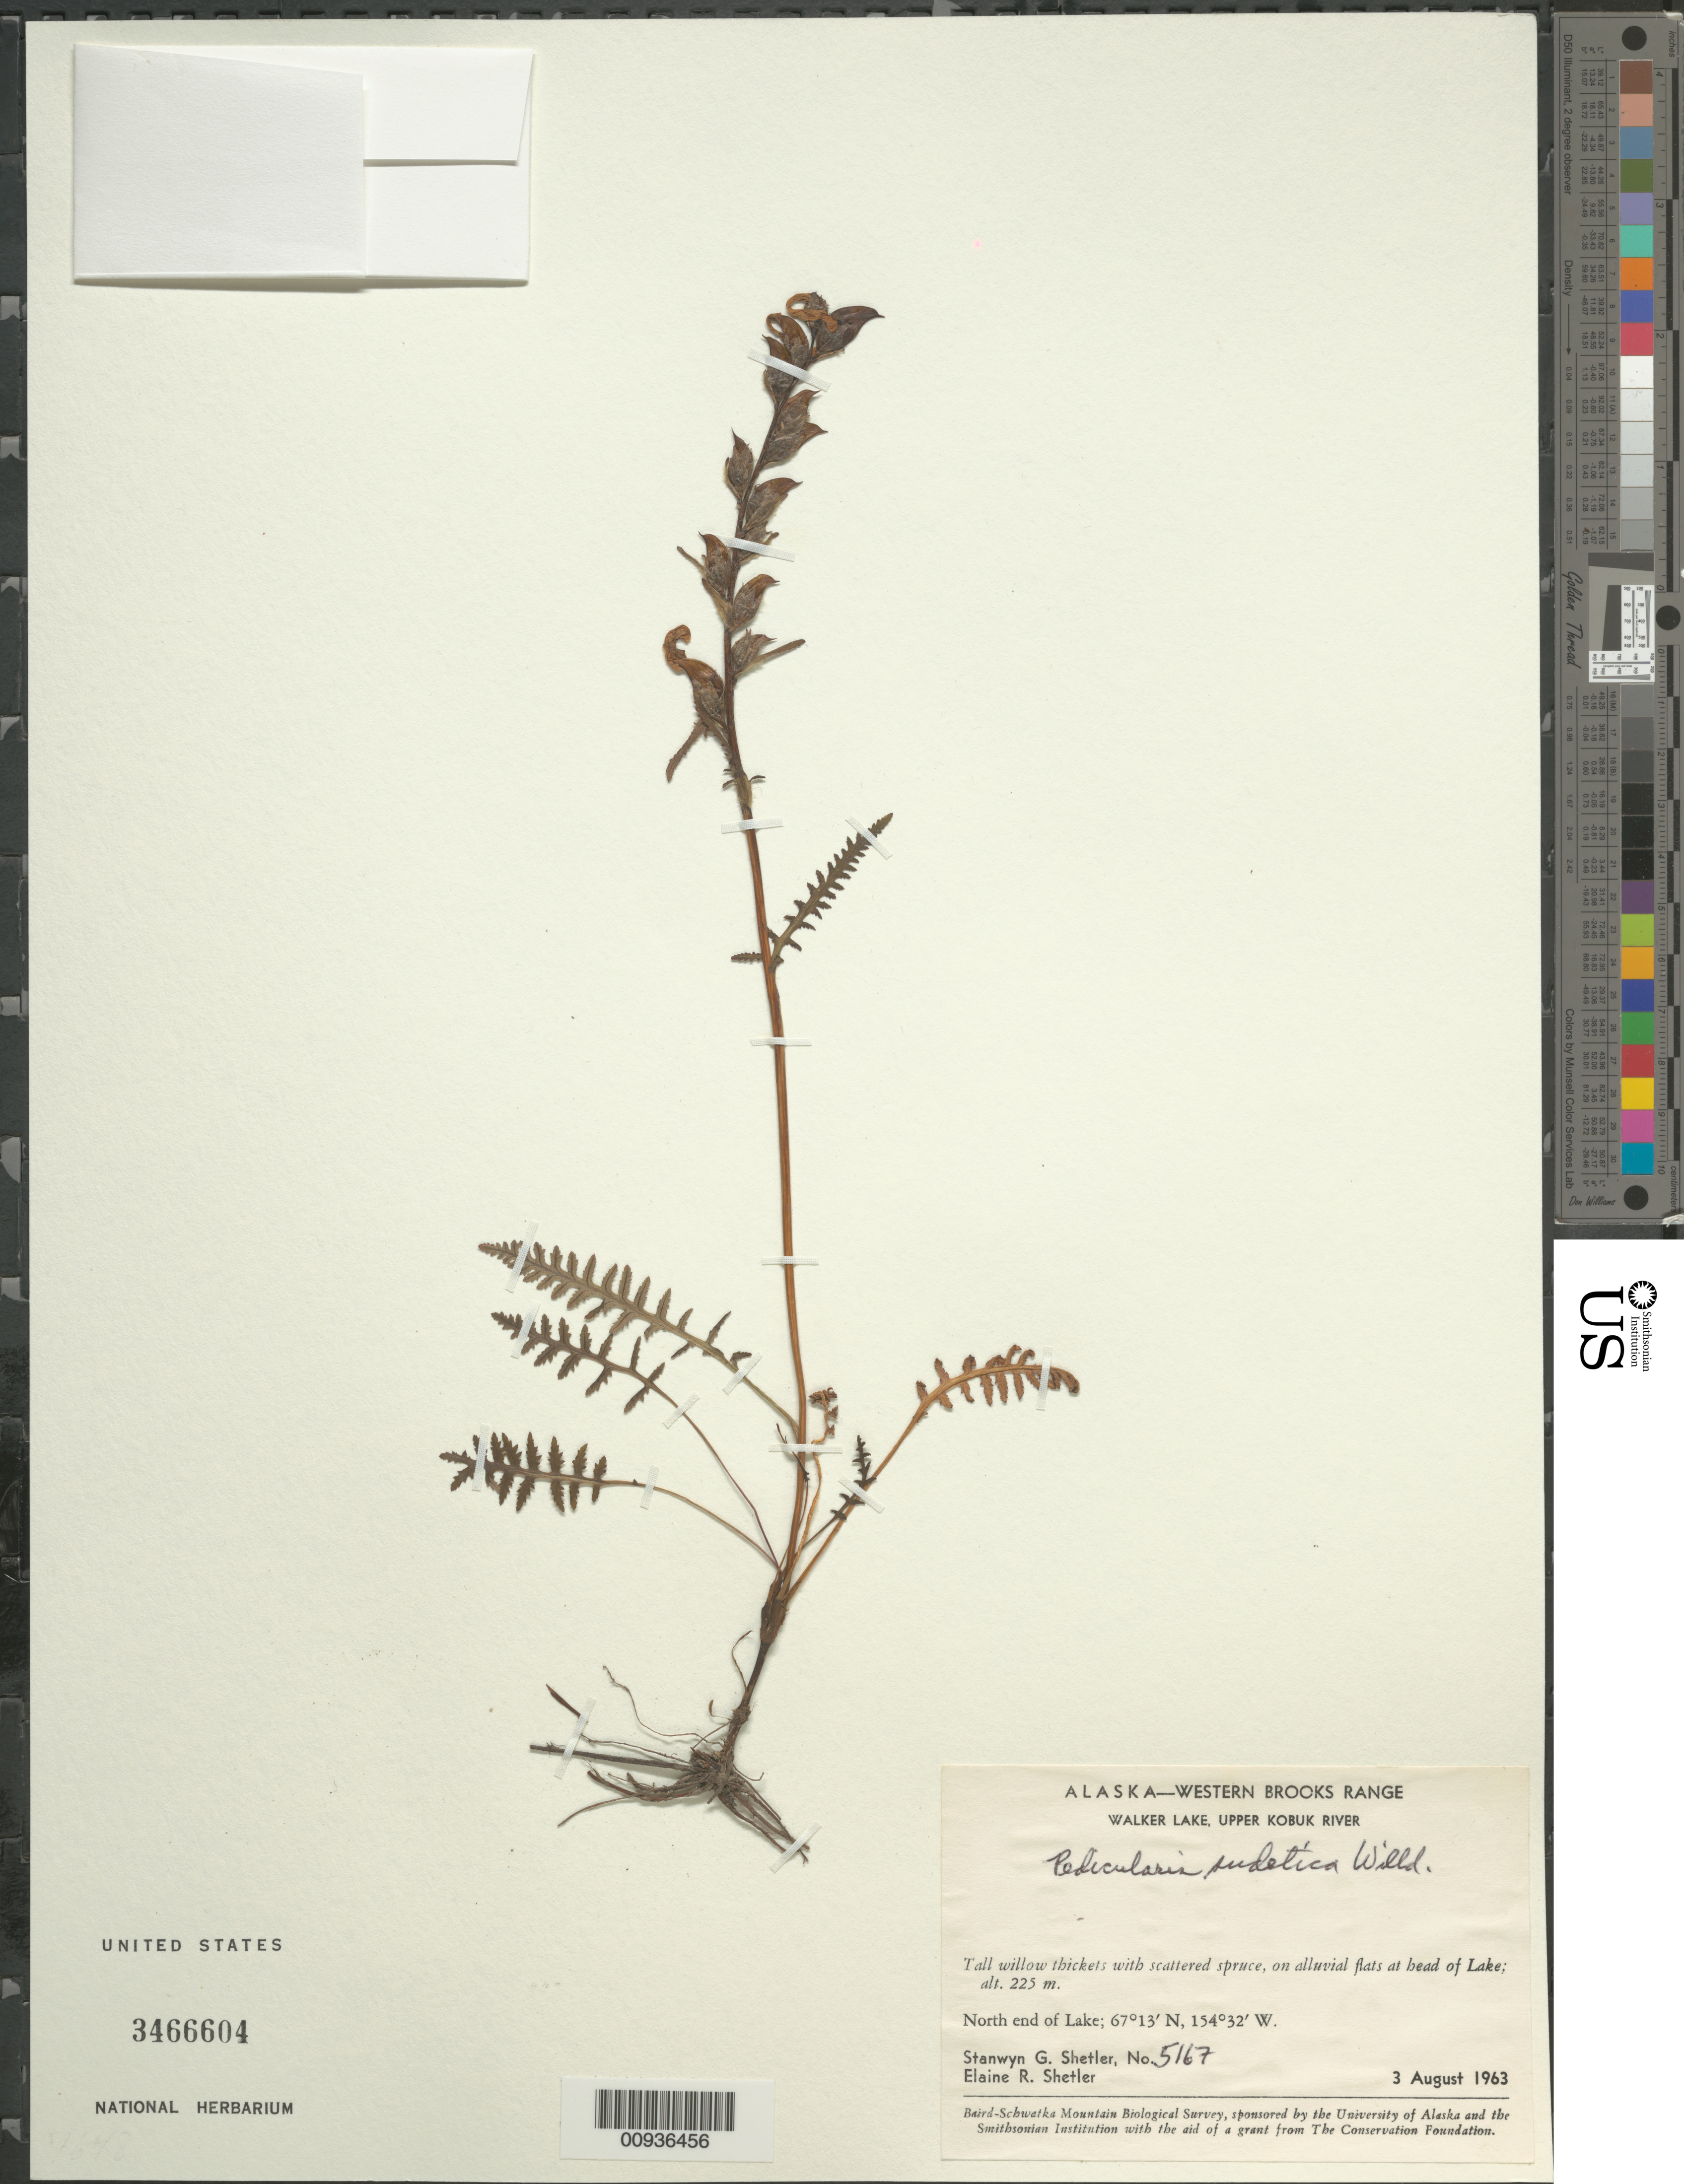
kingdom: Plantae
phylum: Tracheophyta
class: Magnoliopsida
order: Lamiales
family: Orobanchaceae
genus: Pedicularis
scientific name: Pedicularis sudetica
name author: Willd.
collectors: S. Shetler & E. R. Shetler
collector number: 5167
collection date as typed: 03 Aug 1963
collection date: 1963-08-03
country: United States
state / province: Alaska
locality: North end of Walker Lake. Western Brooks Range, Upper Kobuk River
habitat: Tall willow thickets with scattered spruce, on alluvial flats at head of Lake.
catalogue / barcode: US 3466604